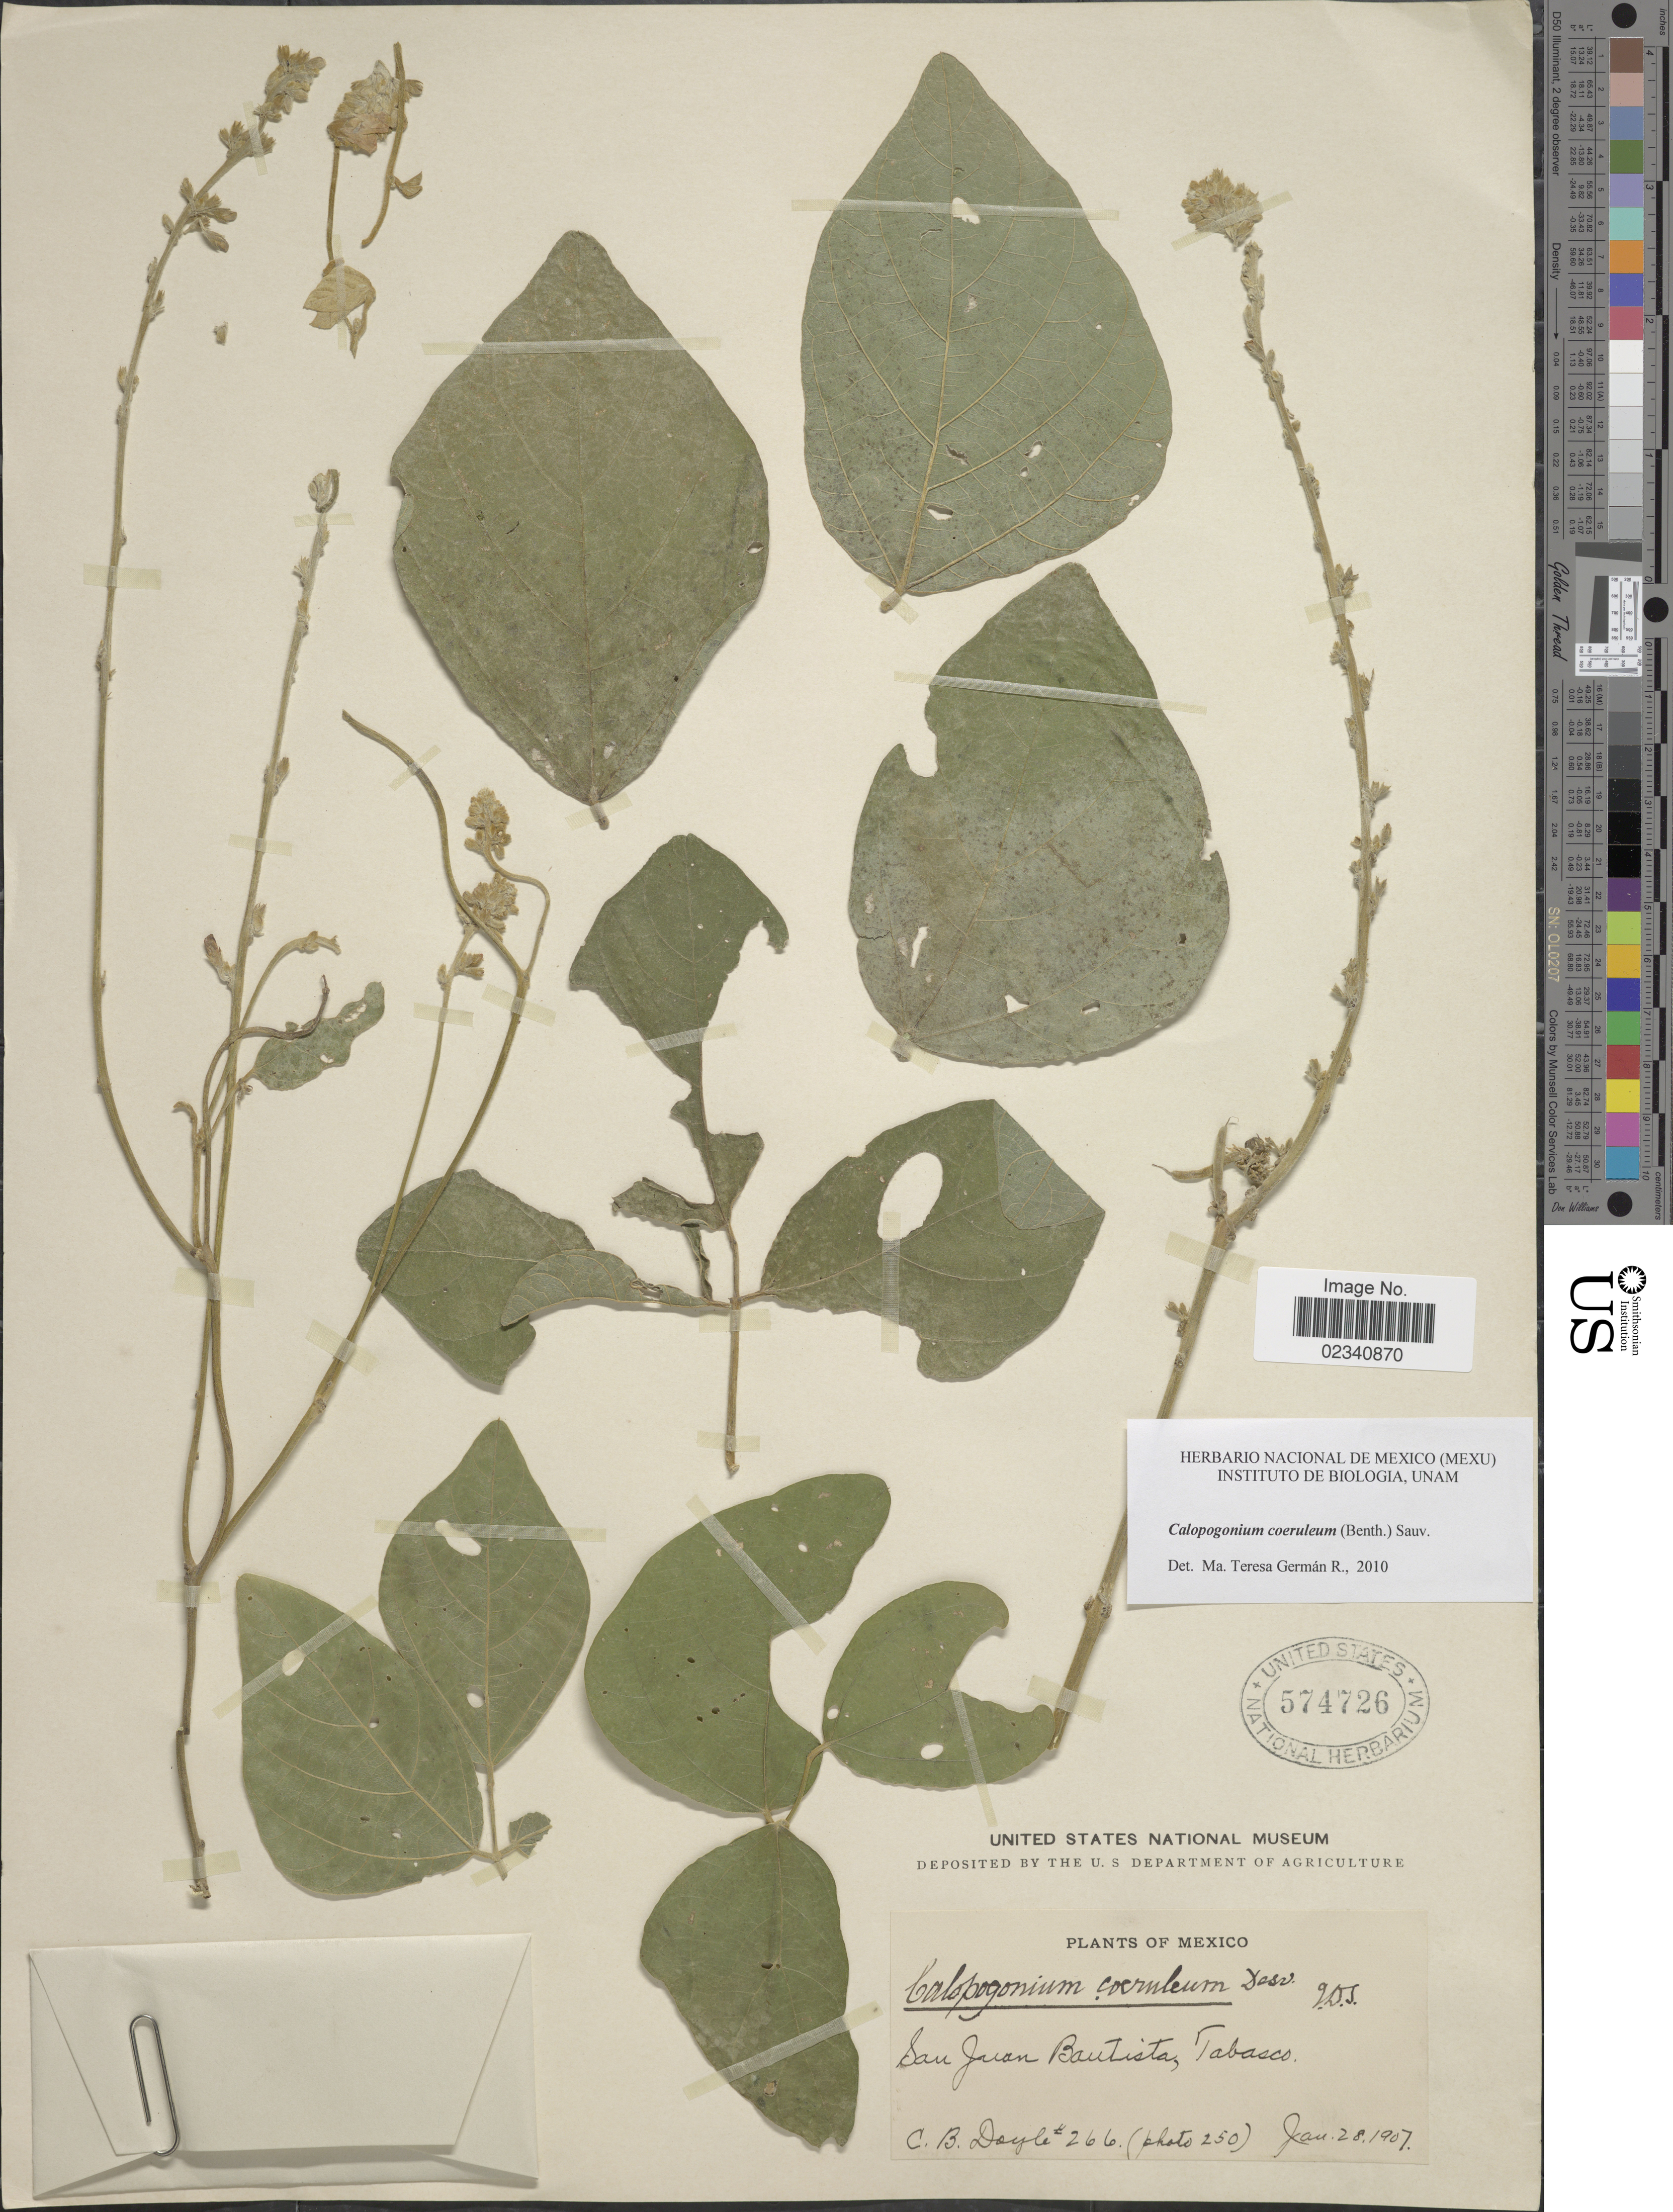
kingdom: Plantae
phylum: Tracheophyta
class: Magnoliopsida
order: Fabales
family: Fabaceae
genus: Calopogonium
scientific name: Calopogonium caeruleum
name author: (Benth.) C. Wright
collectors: C. Doyle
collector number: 266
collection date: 1907-01-28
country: Mexico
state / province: Tabasco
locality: San Juan, Bautista, Tabasco.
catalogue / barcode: US 574726